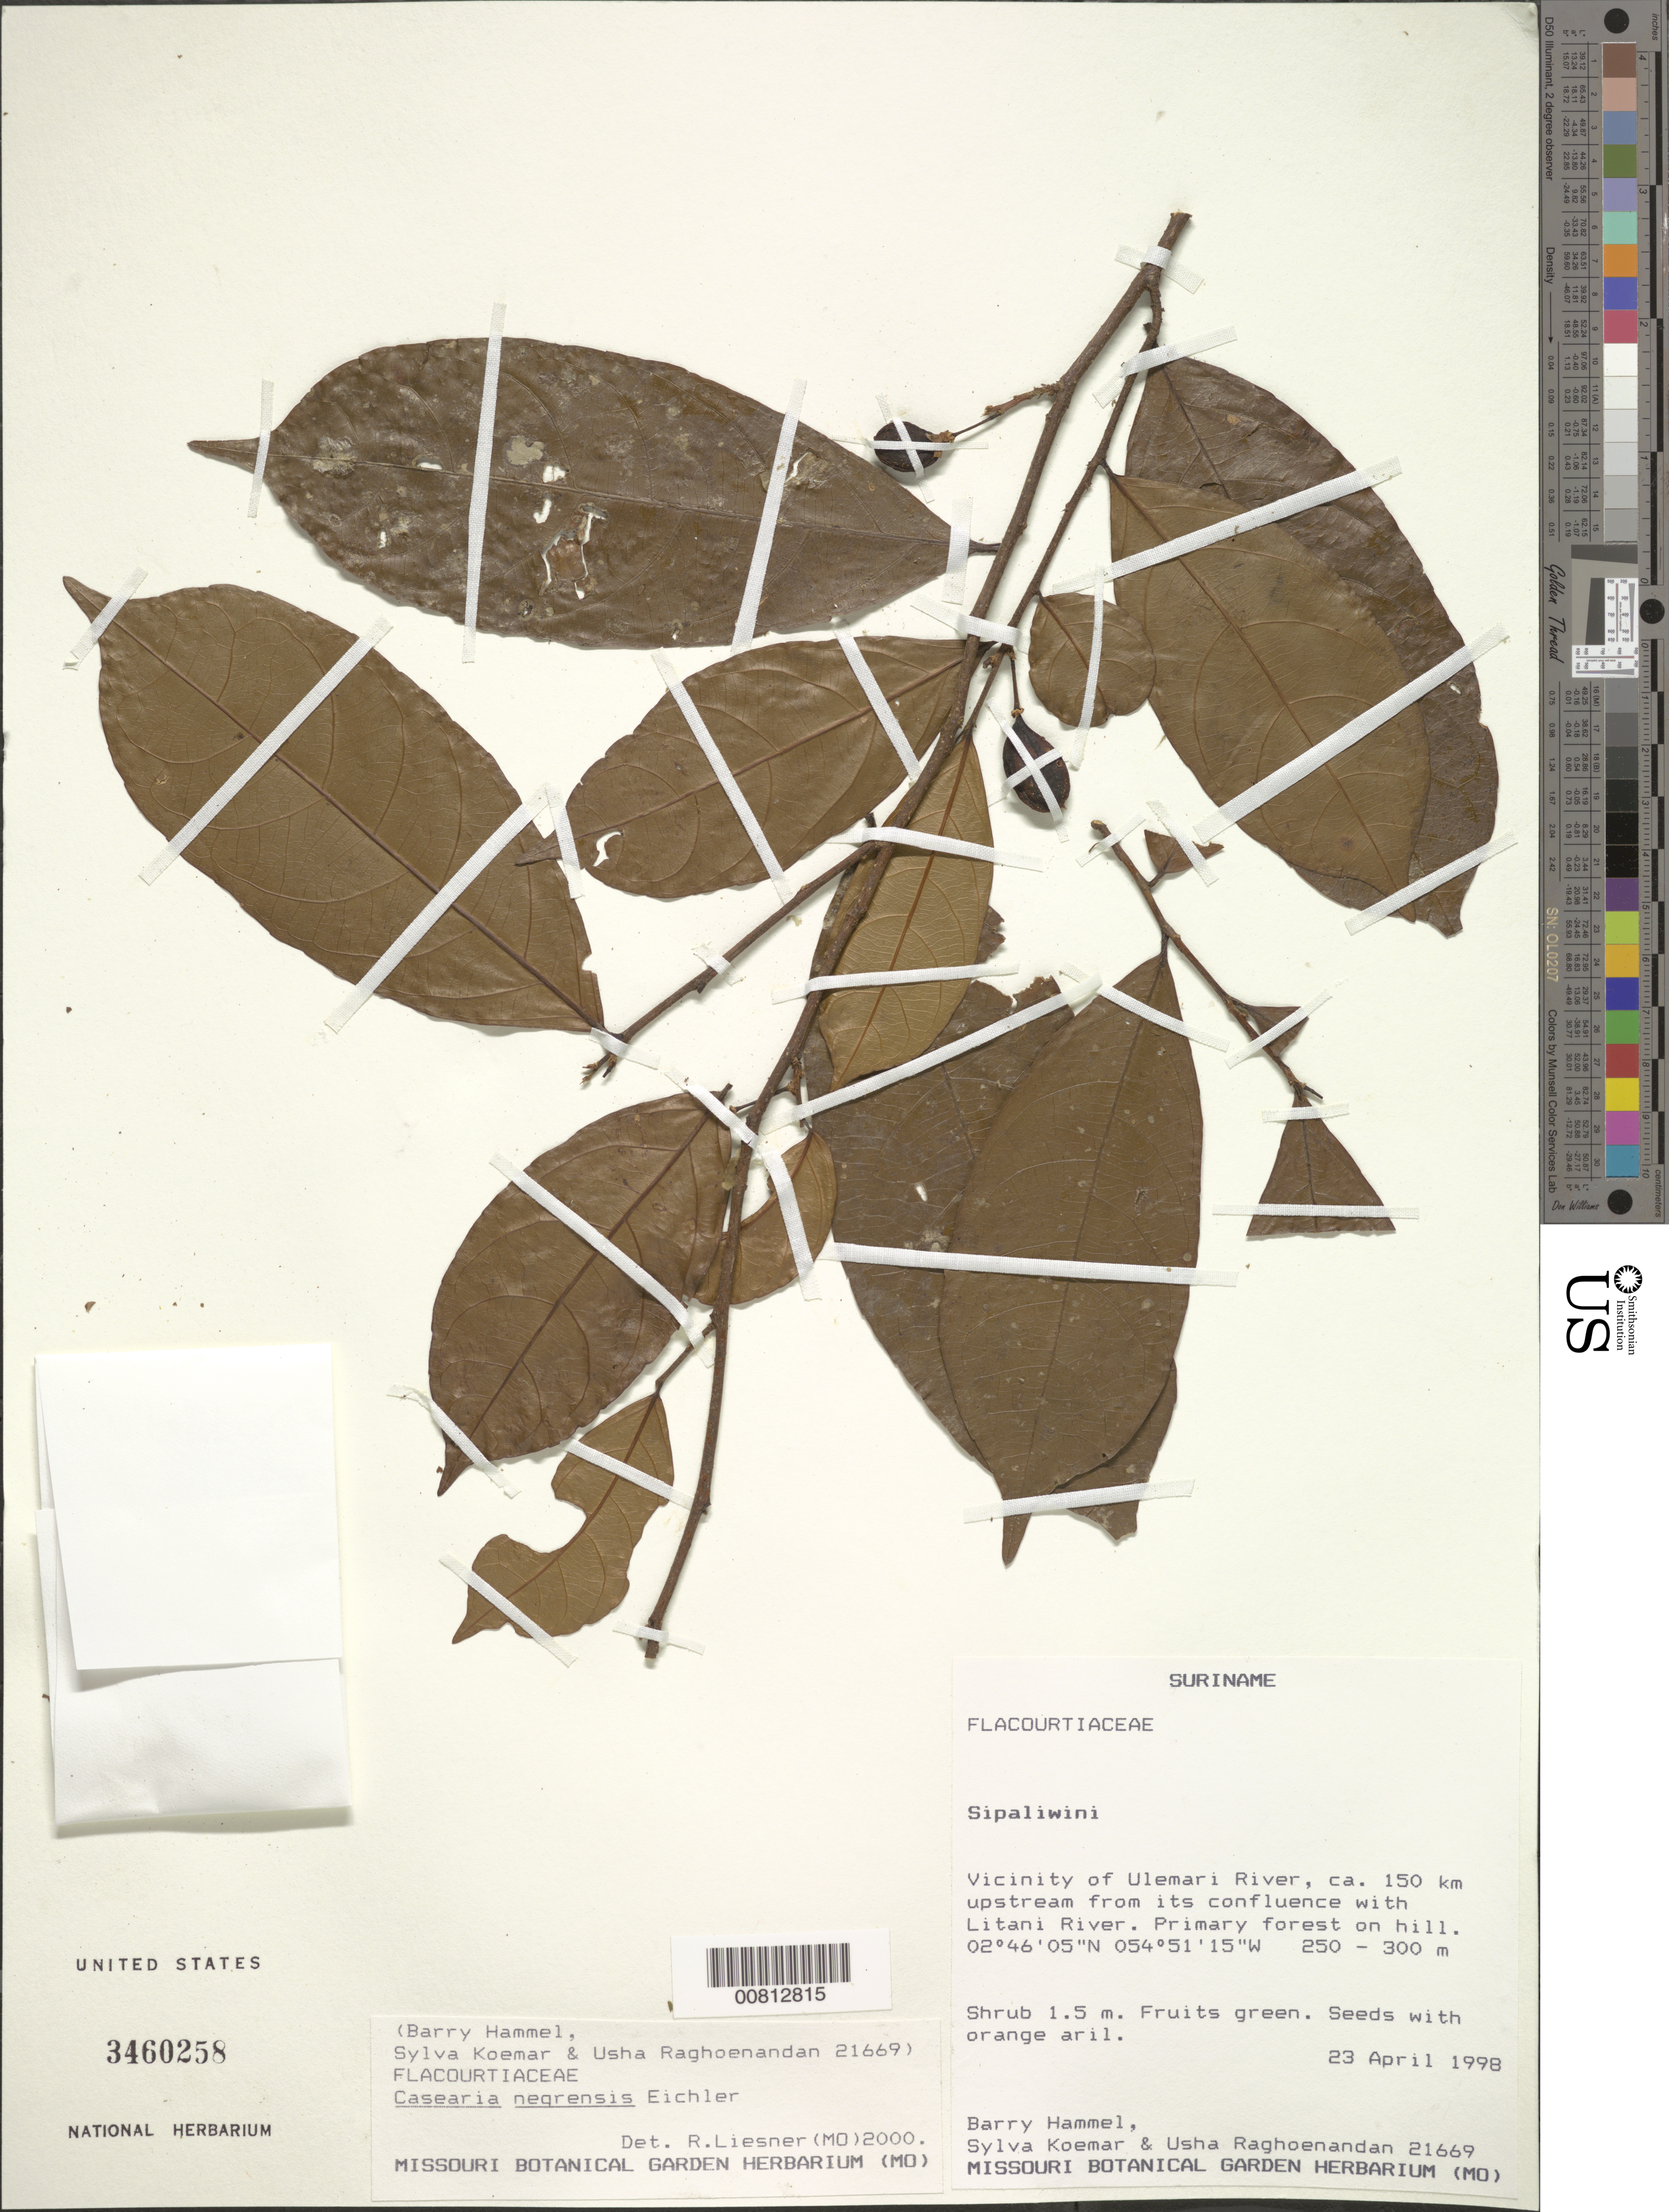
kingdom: Plantae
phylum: Tracheophyta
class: Magnoliopsida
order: Malpighiales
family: Salicaceae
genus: Casearia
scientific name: Casearia negrensis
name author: Eichler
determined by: Liesner, R. L.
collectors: B. Hammel, S. Koemar & U. Raghoenandan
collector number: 21669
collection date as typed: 23-Apr-98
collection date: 1998-04-23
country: Suriname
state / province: Sipaliwini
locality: Ulemari R., ca. 150 km upstream from confl. with Litani R.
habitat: Primary forest on hill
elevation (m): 250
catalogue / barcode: US 3460258